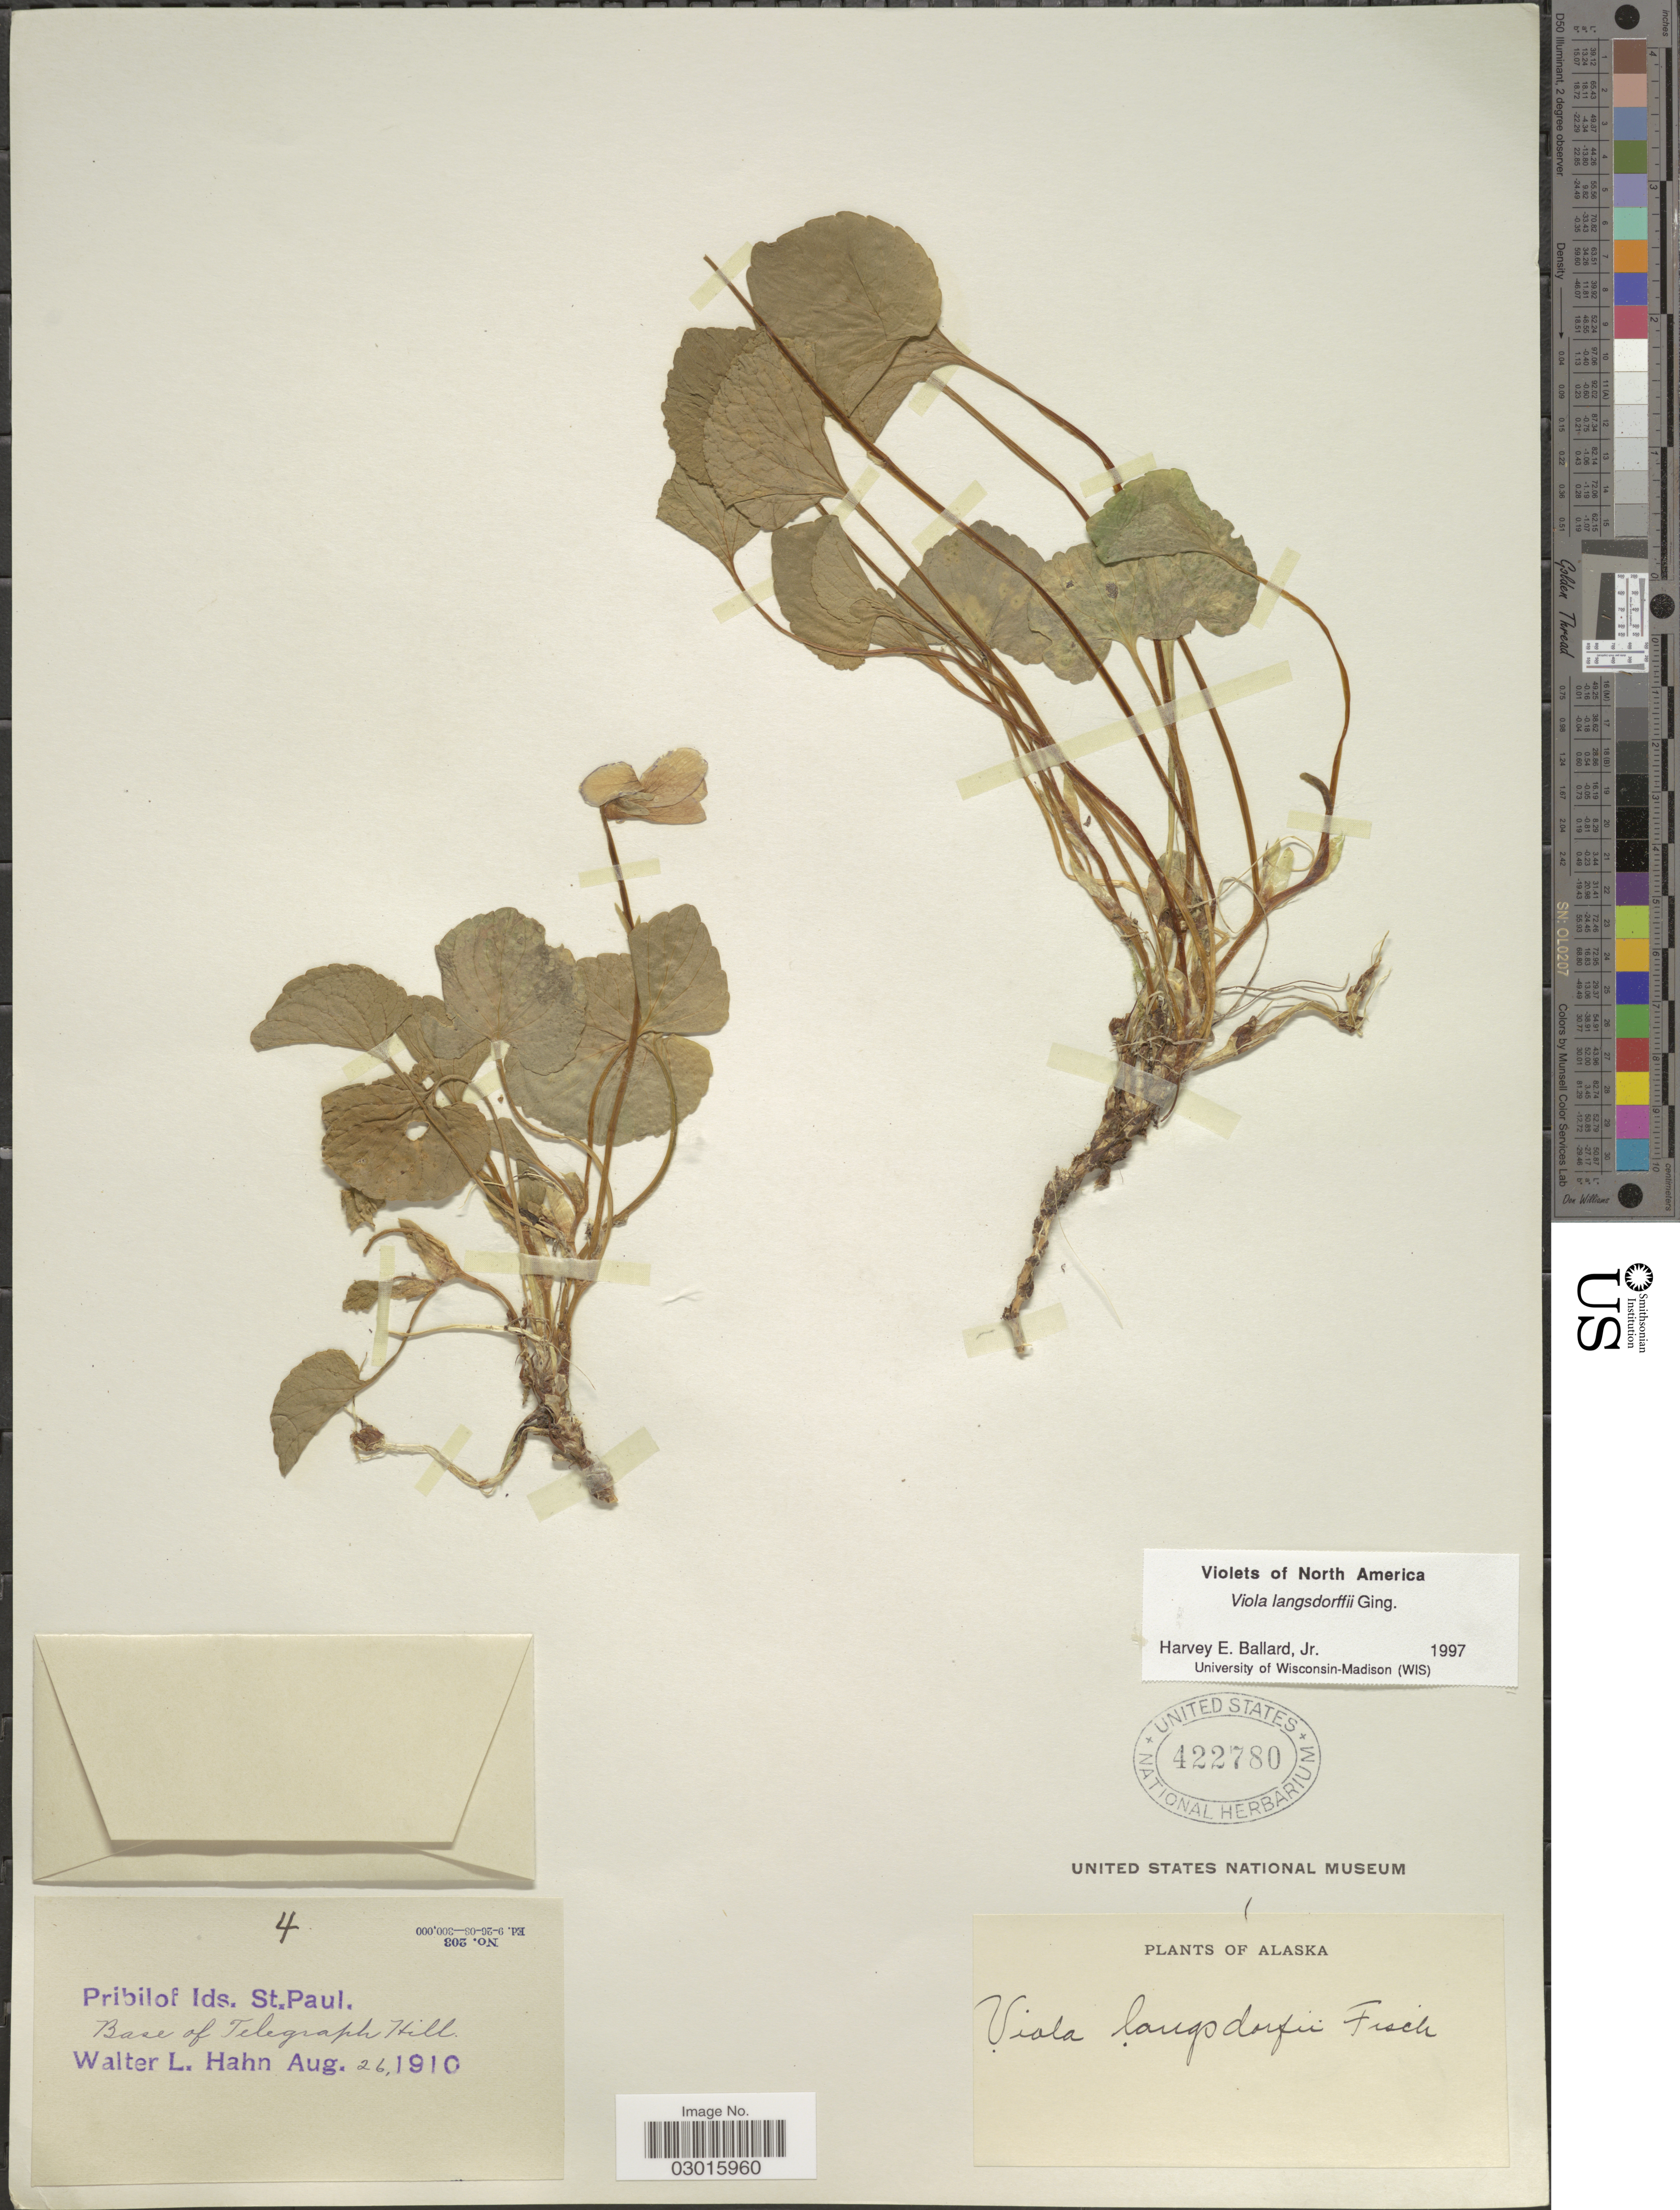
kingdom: Plantae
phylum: Tracheophyta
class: Magnoliopsida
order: Malpighiales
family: Violaceae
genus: Viola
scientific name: Viola langsdorffii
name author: Fisch. ex Ging.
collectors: W. L. Hahn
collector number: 4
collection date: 1910-08-26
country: United States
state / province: Alaska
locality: Pribilof Ids. St. Paul. Base of Telegraph Hill.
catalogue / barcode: US 422780